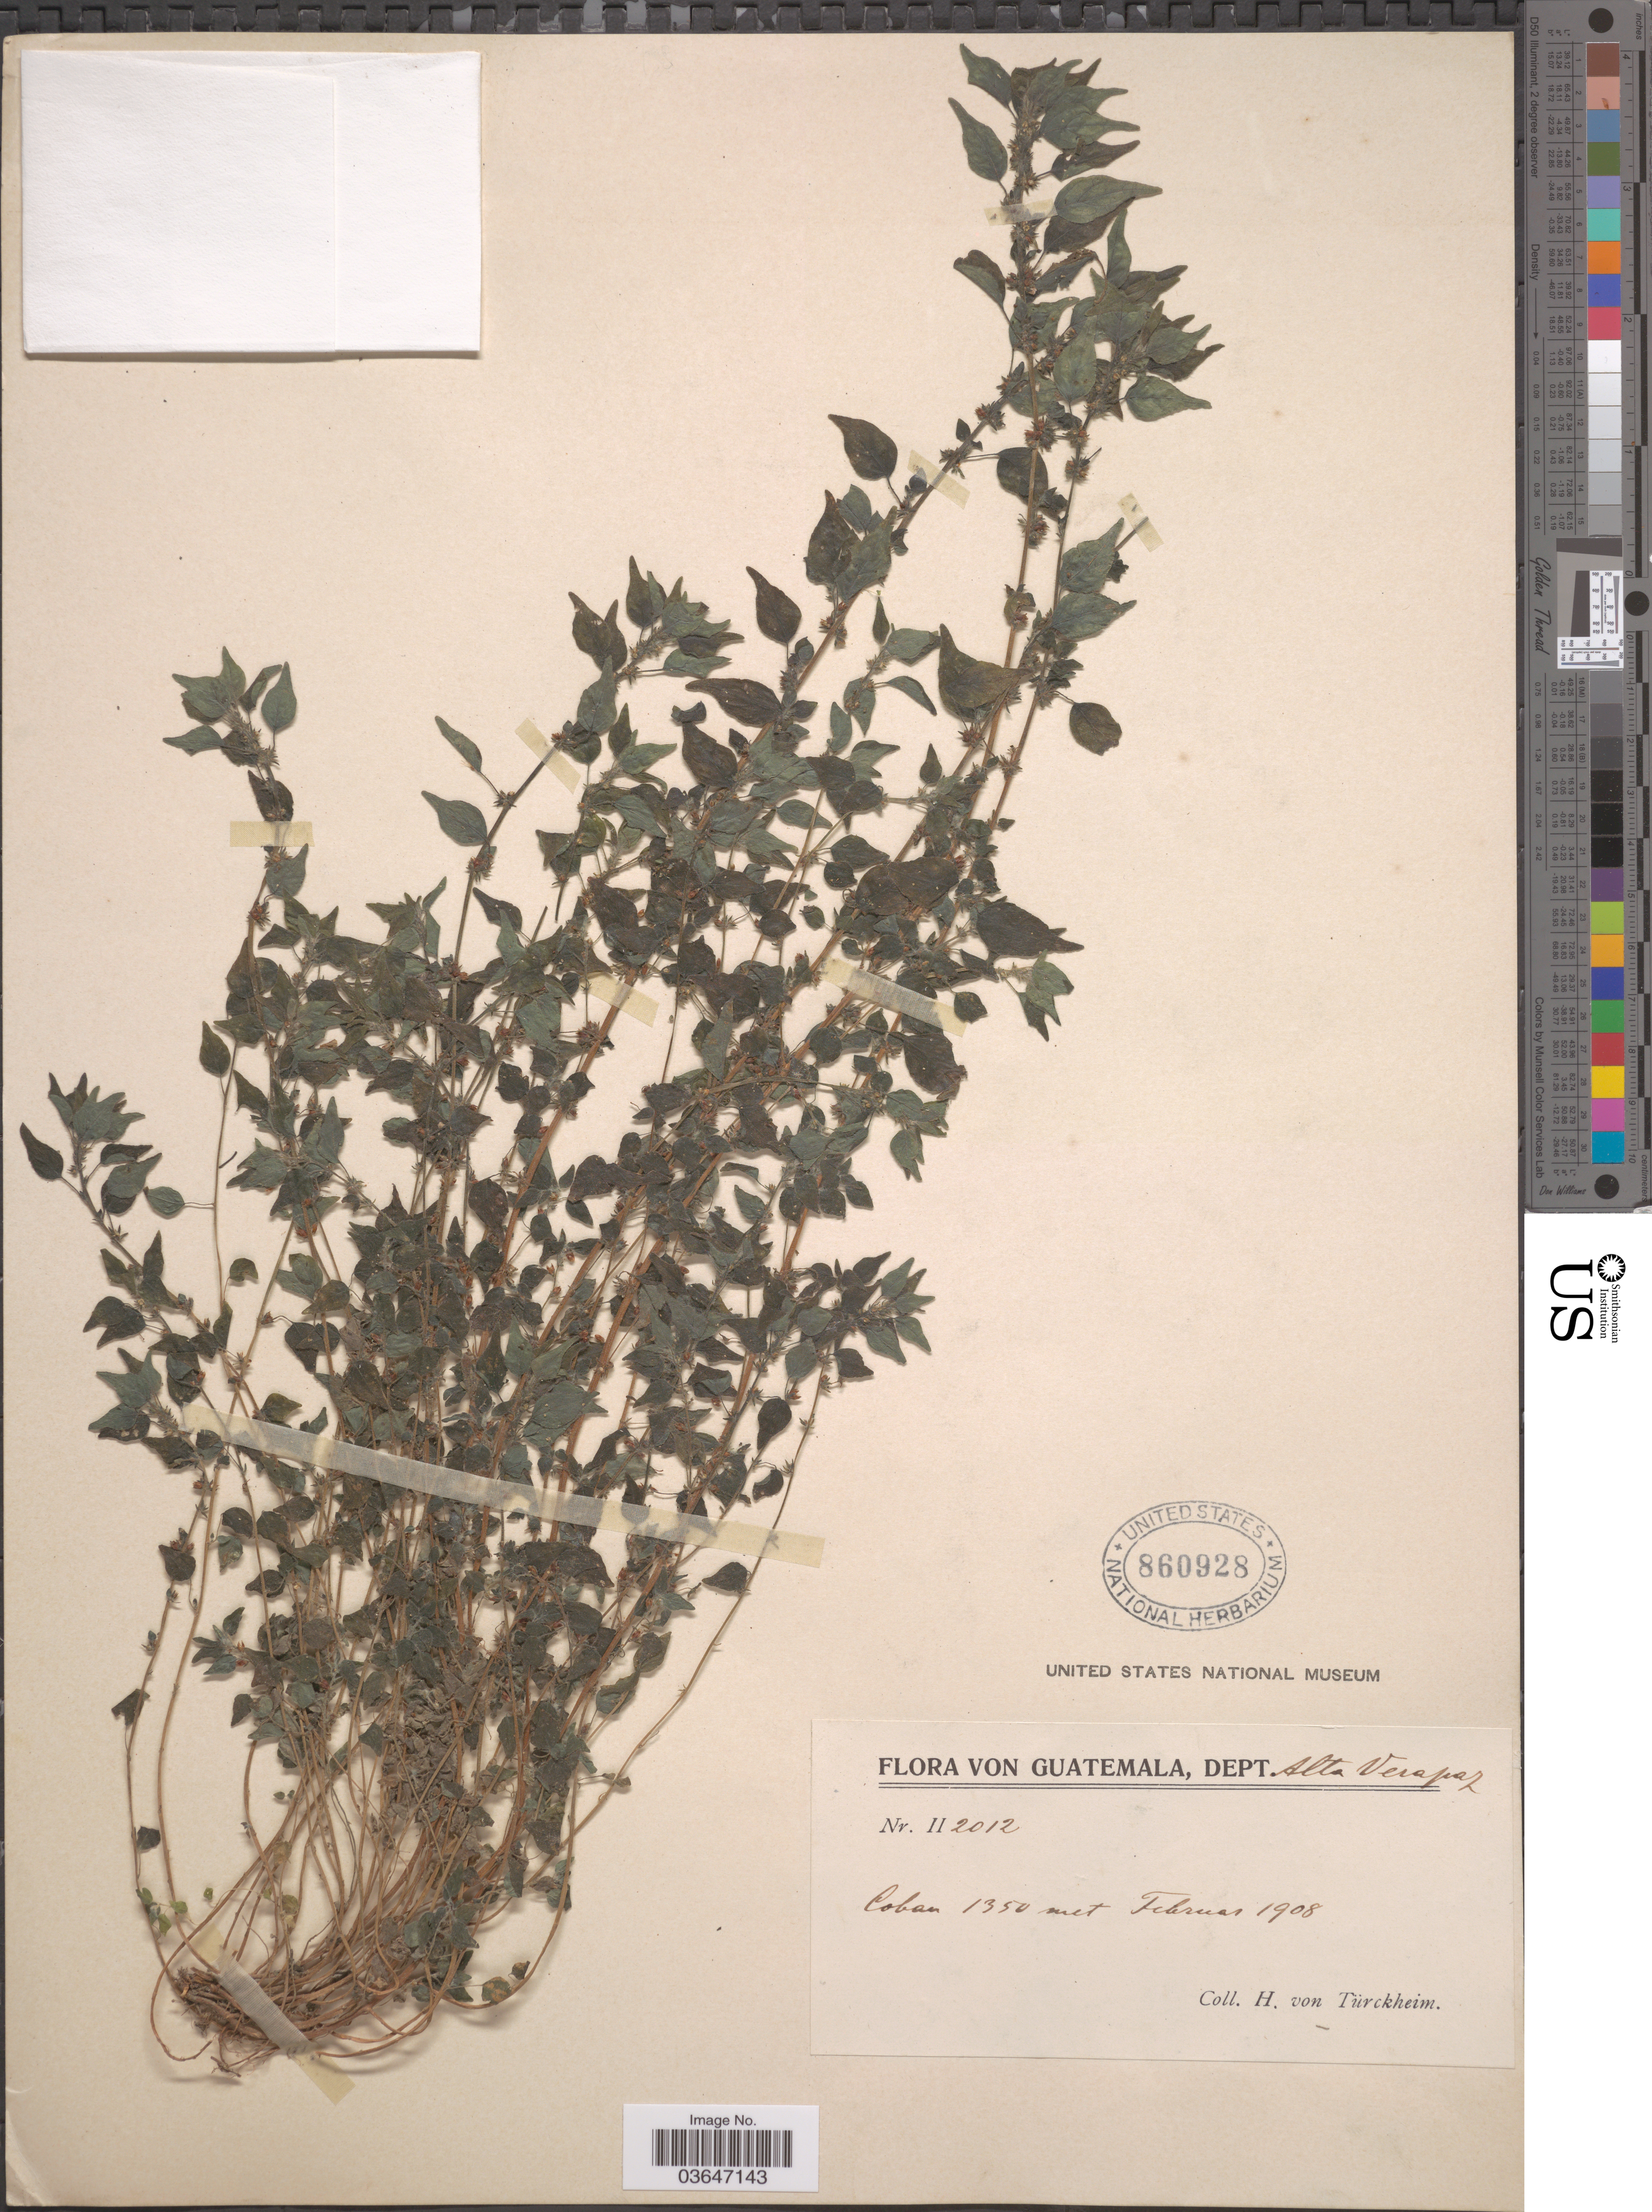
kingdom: Plantae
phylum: Tracheophyta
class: Magnoliopsida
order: Proteales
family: Proteaceae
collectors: H. von Türckheim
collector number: II2012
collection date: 1908-02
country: Guatemala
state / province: Alta Verapaz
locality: Dept. Alta Verapaz. Coban.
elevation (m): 1350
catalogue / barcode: US 860928